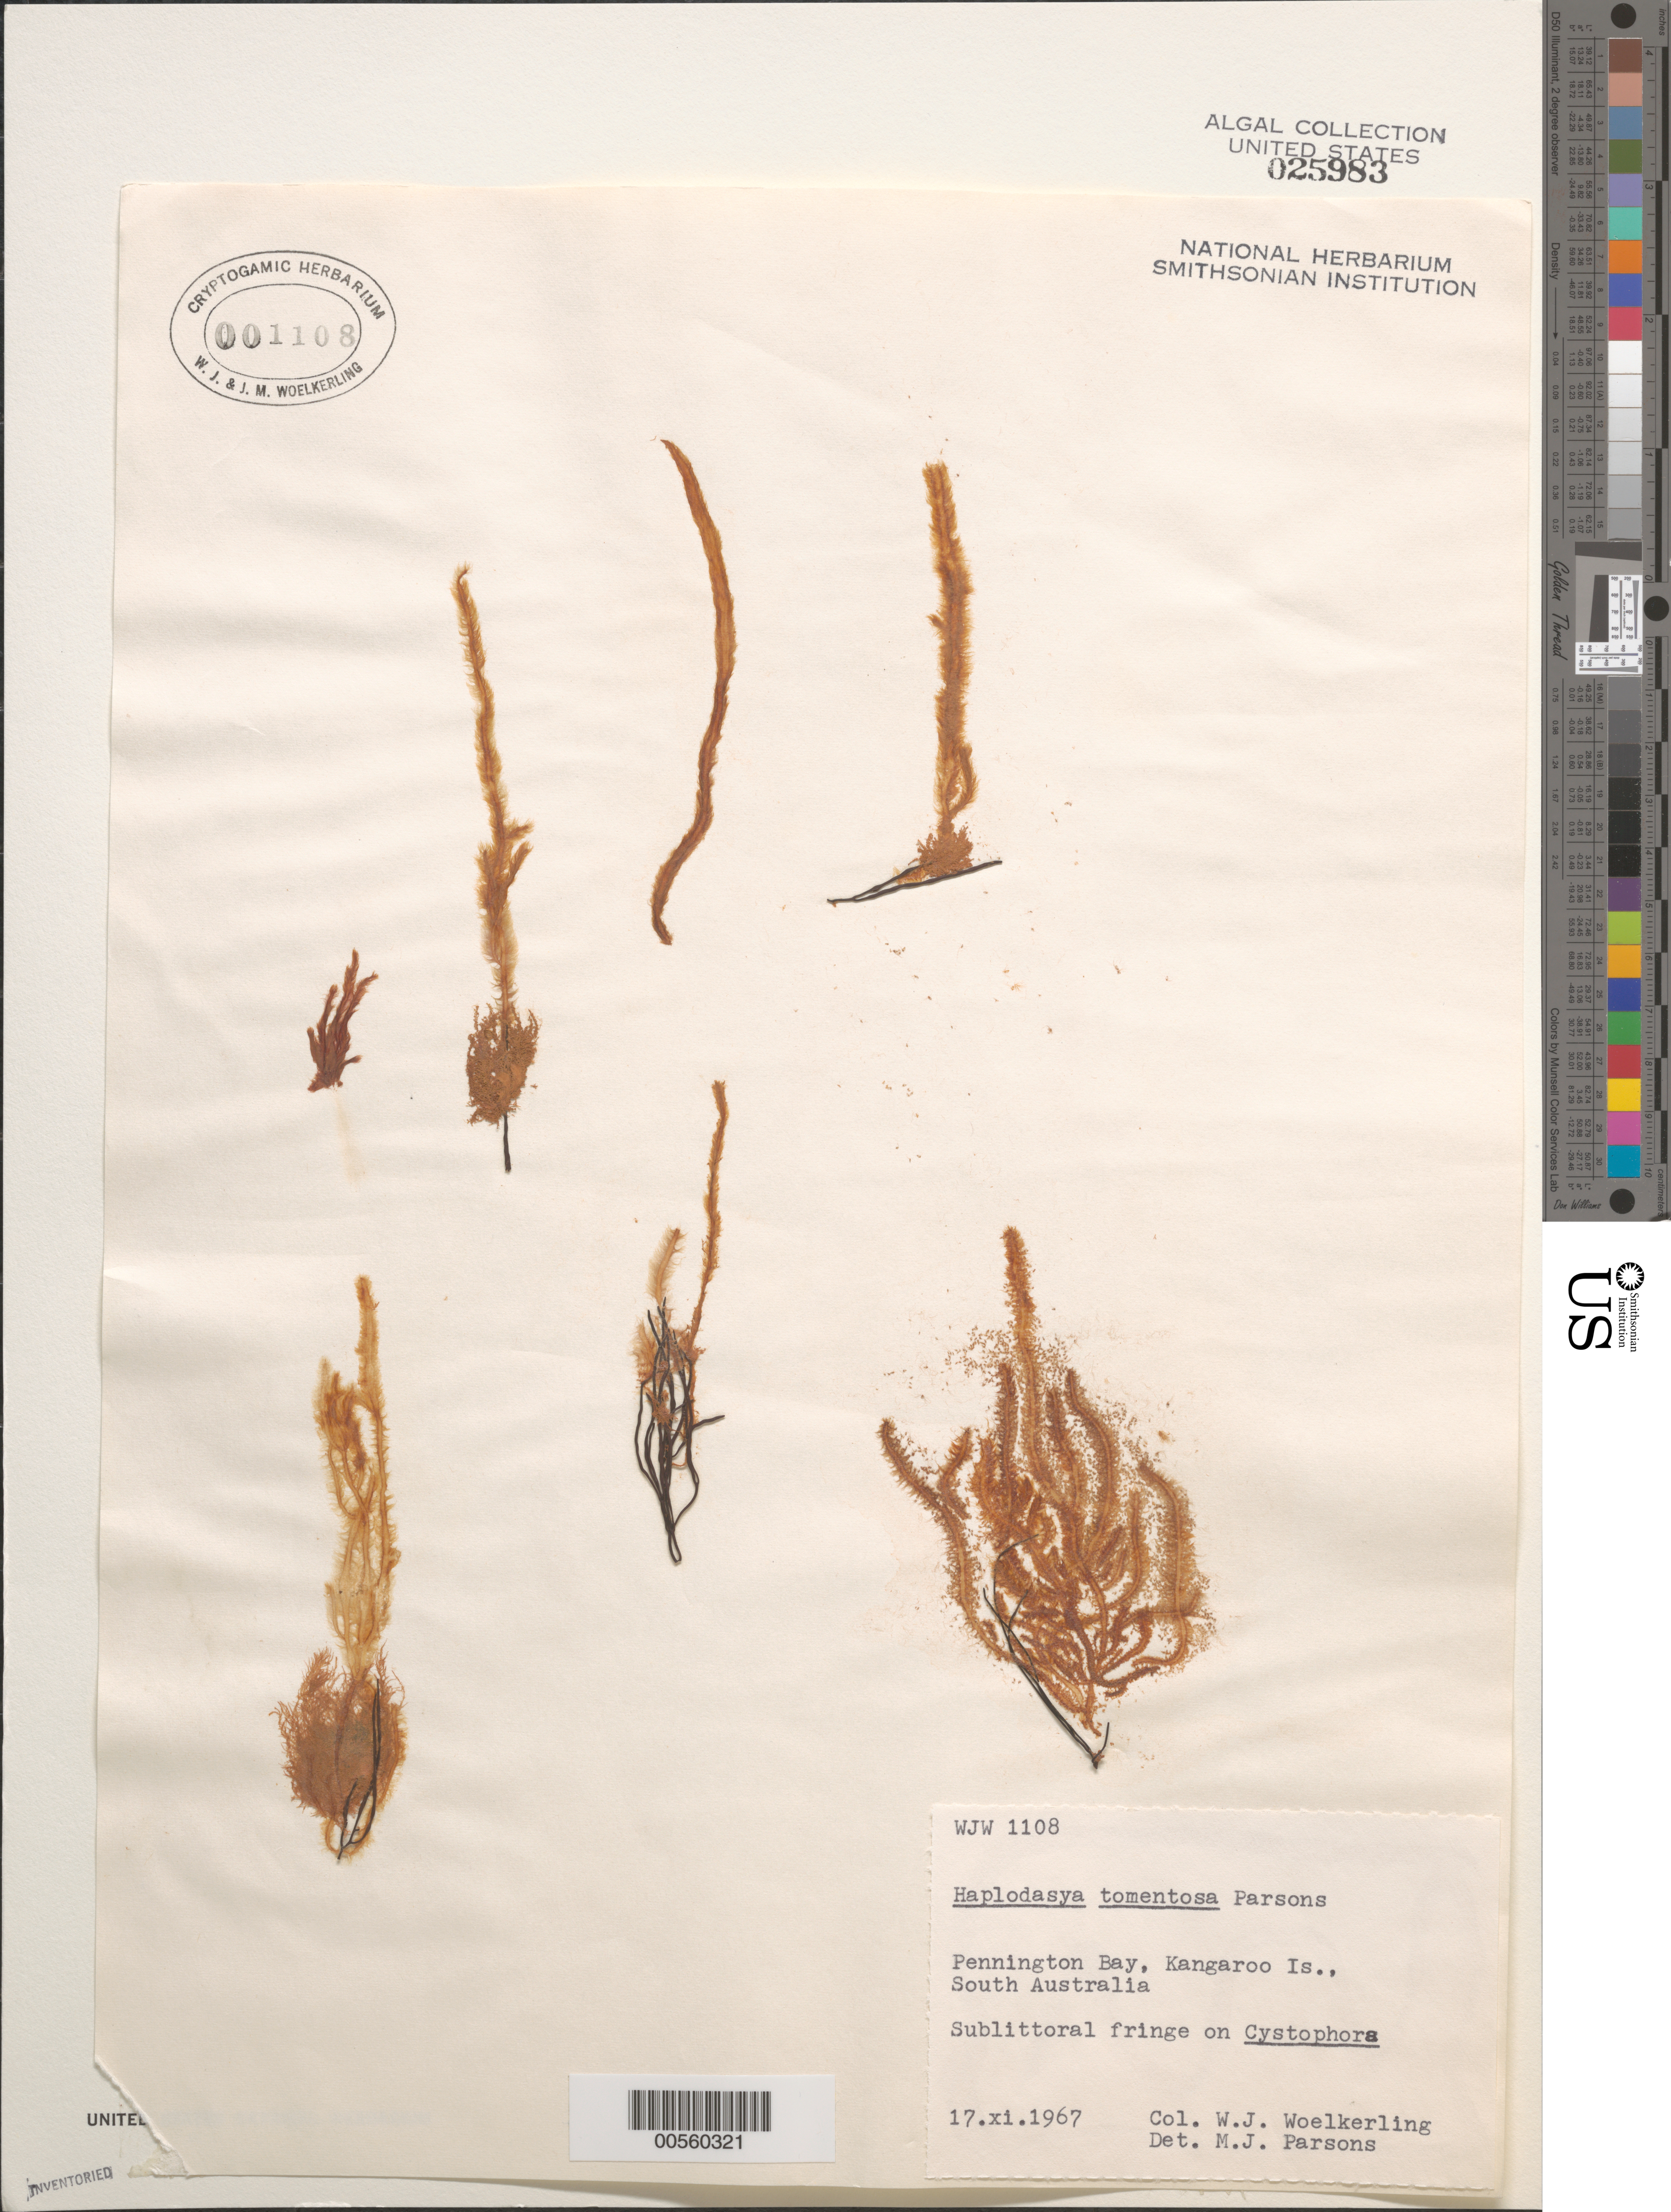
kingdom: Plantae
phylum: Rhodophyta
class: Florideophyceae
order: Ceramiales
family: Rhodomelaceae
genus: Haplodasya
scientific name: Haplodasya tomentosa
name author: M.J. Parsons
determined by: Parsons, M. J.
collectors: W. Woelkerling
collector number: WJW 1108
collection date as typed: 17 Nov 1967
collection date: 1967-11-17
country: Australia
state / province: South Australia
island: Kangaroo Island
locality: Pennington Bay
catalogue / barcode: US 25983